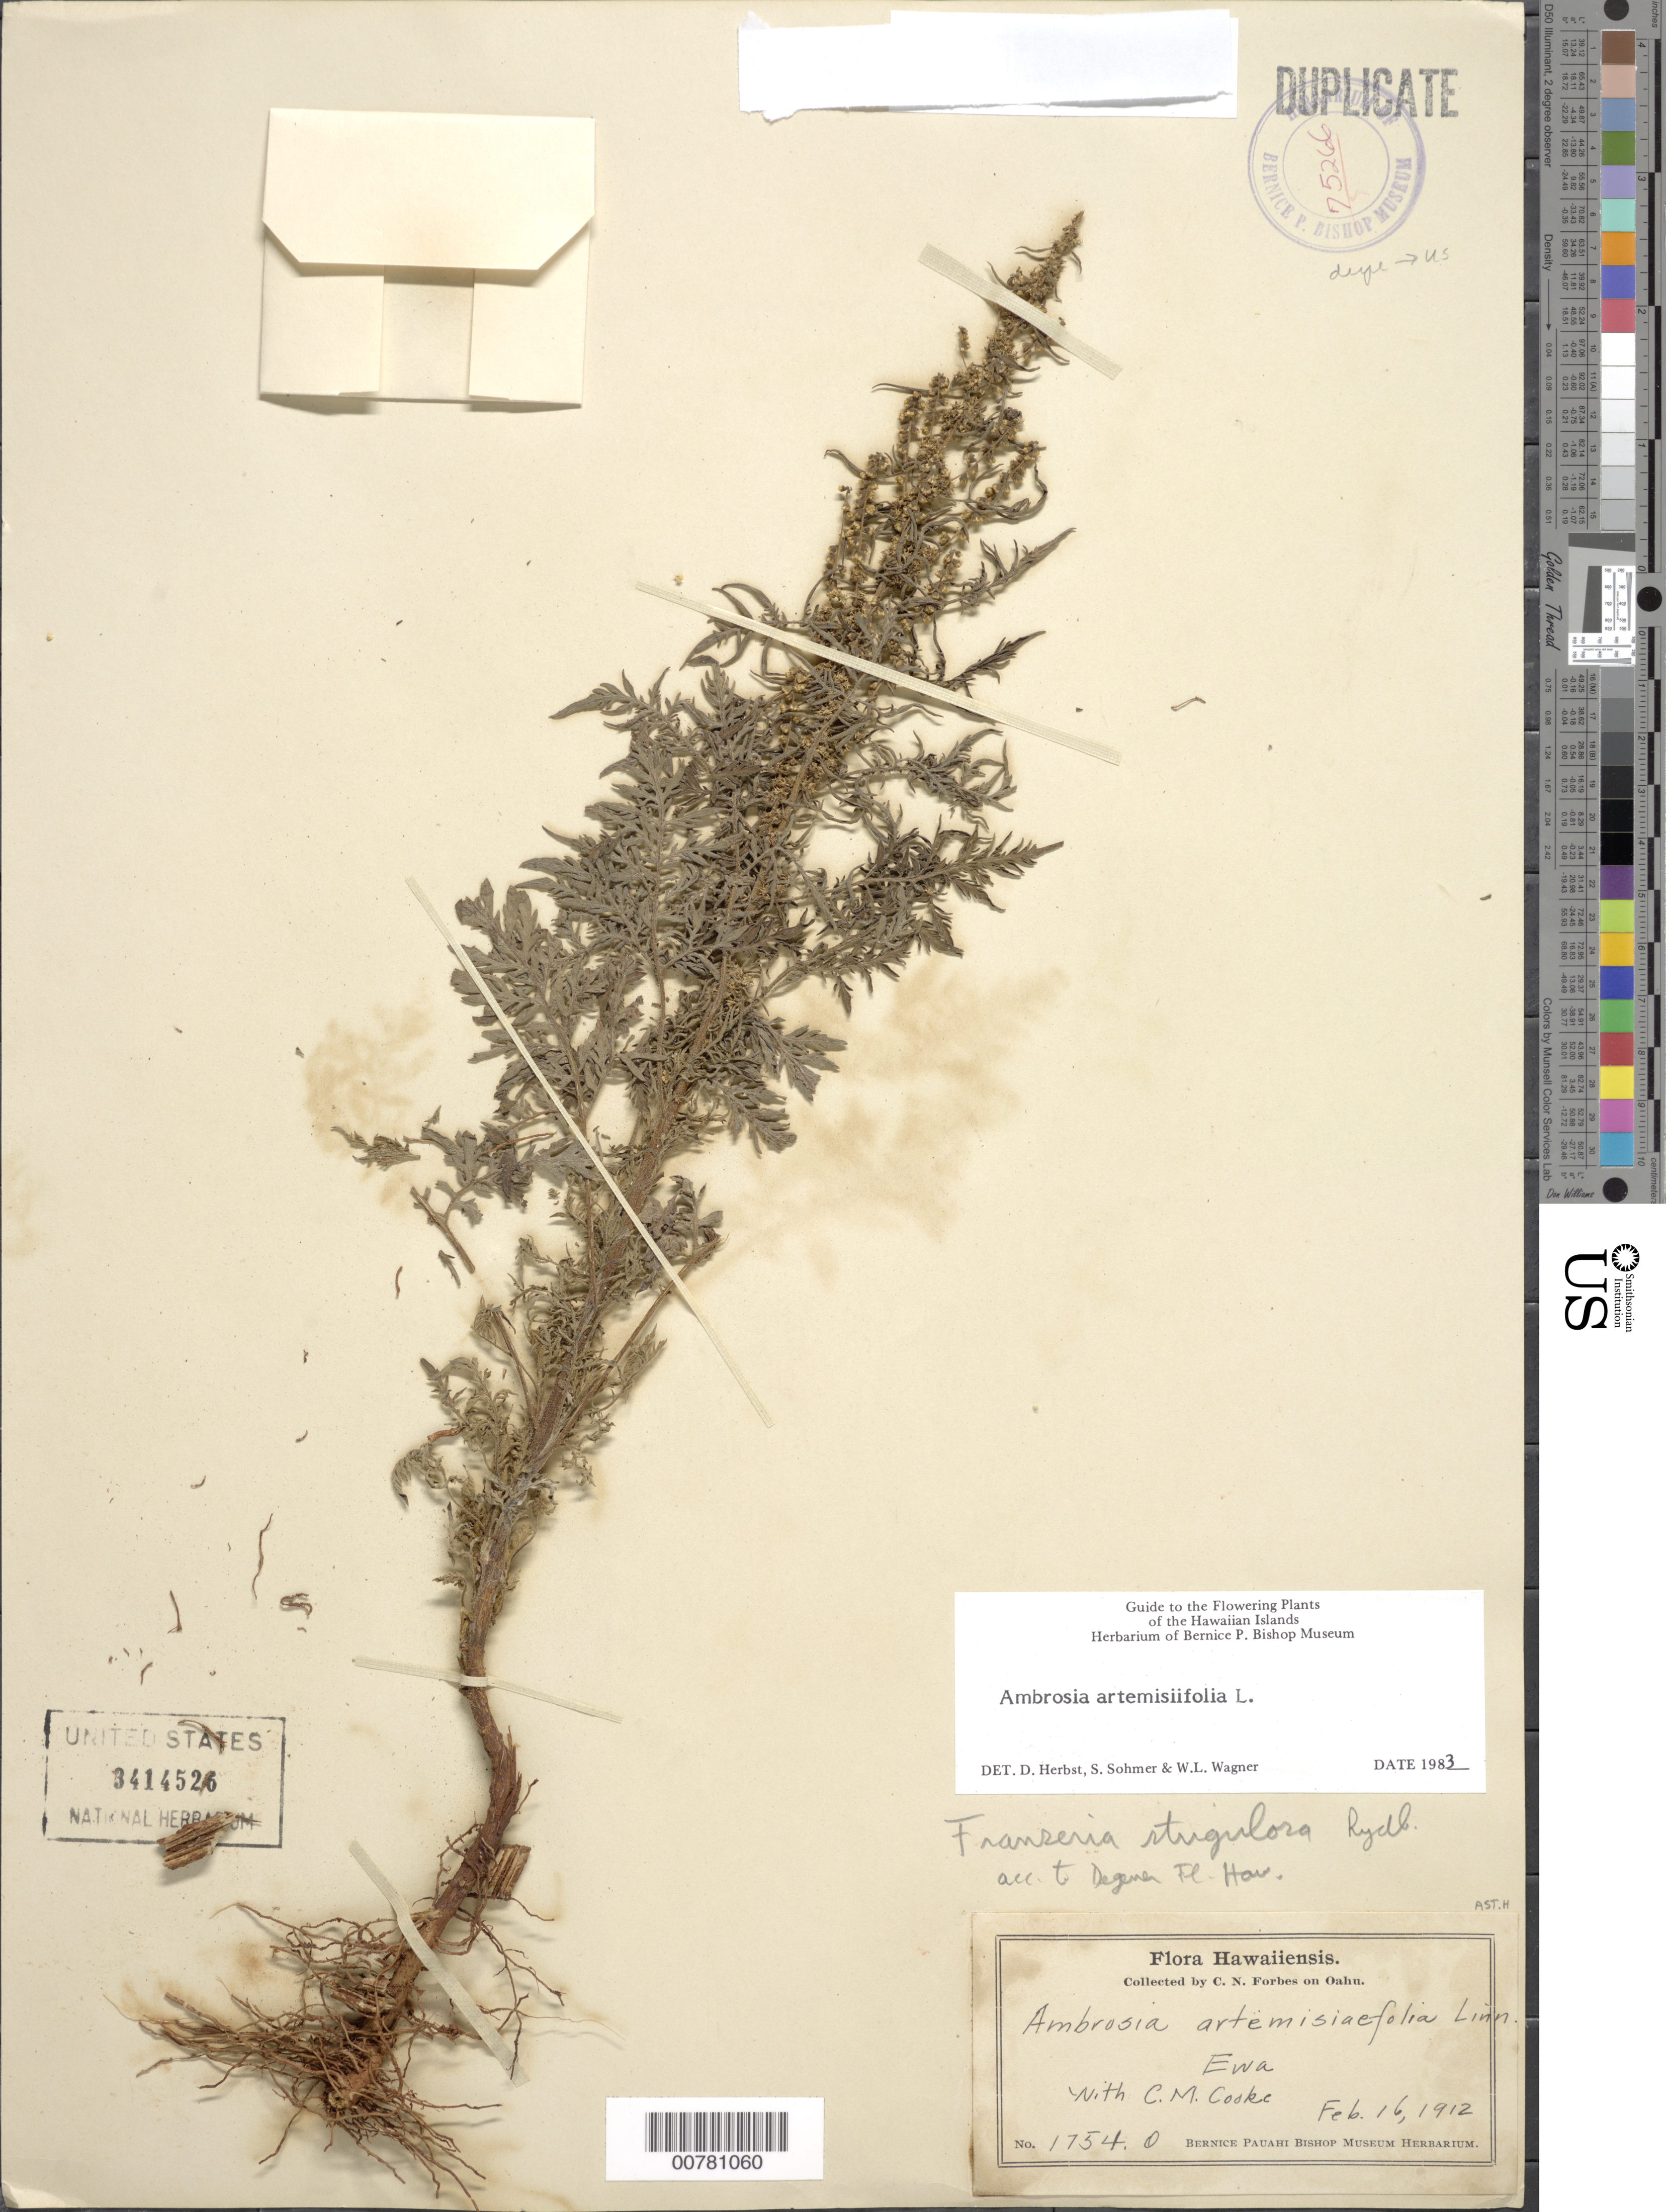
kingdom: Plantae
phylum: Tracheophyta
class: Magnoliopsida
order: Asterales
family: Asteraceae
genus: Ambrosia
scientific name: Ambrosia artemisiifolia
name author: L.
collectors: C. N. Forbes & C. M. Cooke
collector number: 1754.O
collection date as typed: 16 Feb 1912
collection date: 1912-02-16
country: United States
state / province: Hawaii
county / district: Honolulu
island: Oahu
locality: Ewa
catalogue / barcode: US 3414526